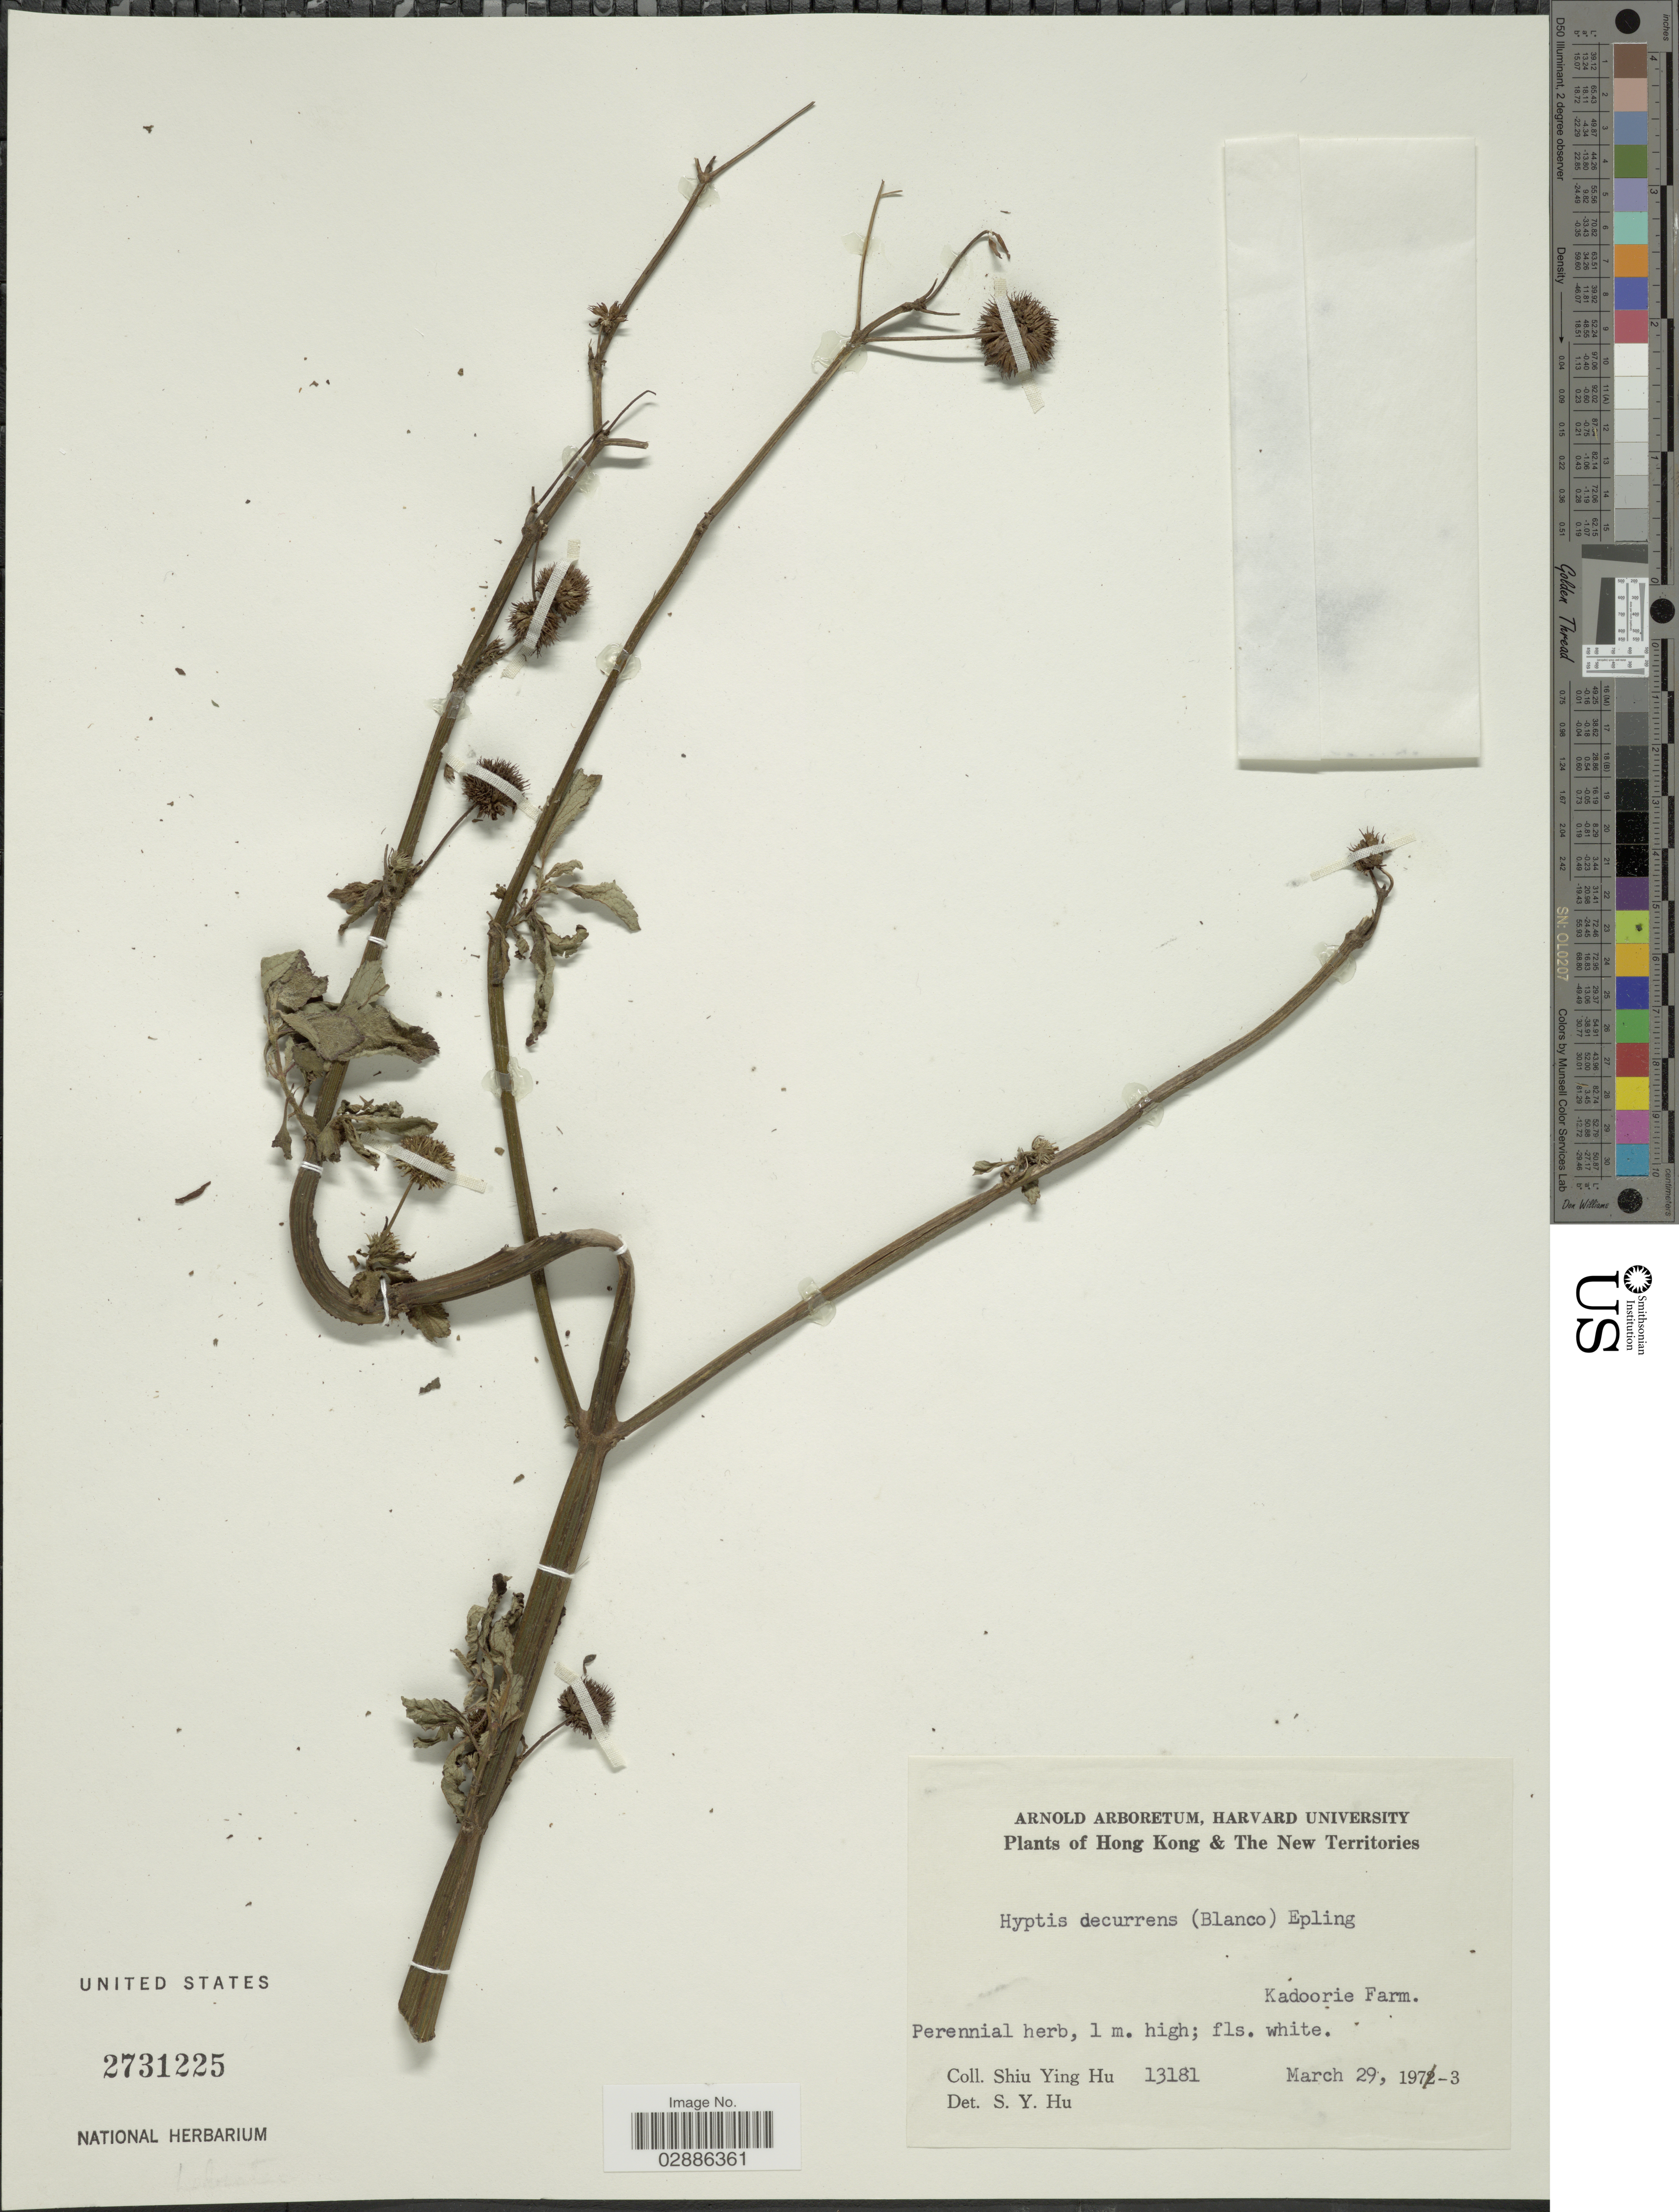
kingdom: Plantae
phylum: Tracheophyta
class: Magnoliopsida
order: Lamiales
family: Lamiaceae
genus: Hyptis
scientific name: Hyptis rhomboidea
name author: M. Martens & Galeotti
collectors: S. Y. Hu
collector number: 13181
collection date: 1973-03-29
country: China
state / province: Hong Kong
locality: Hong Kong & The New Territories, Kadoorie Farm.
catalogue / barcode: US 2731225